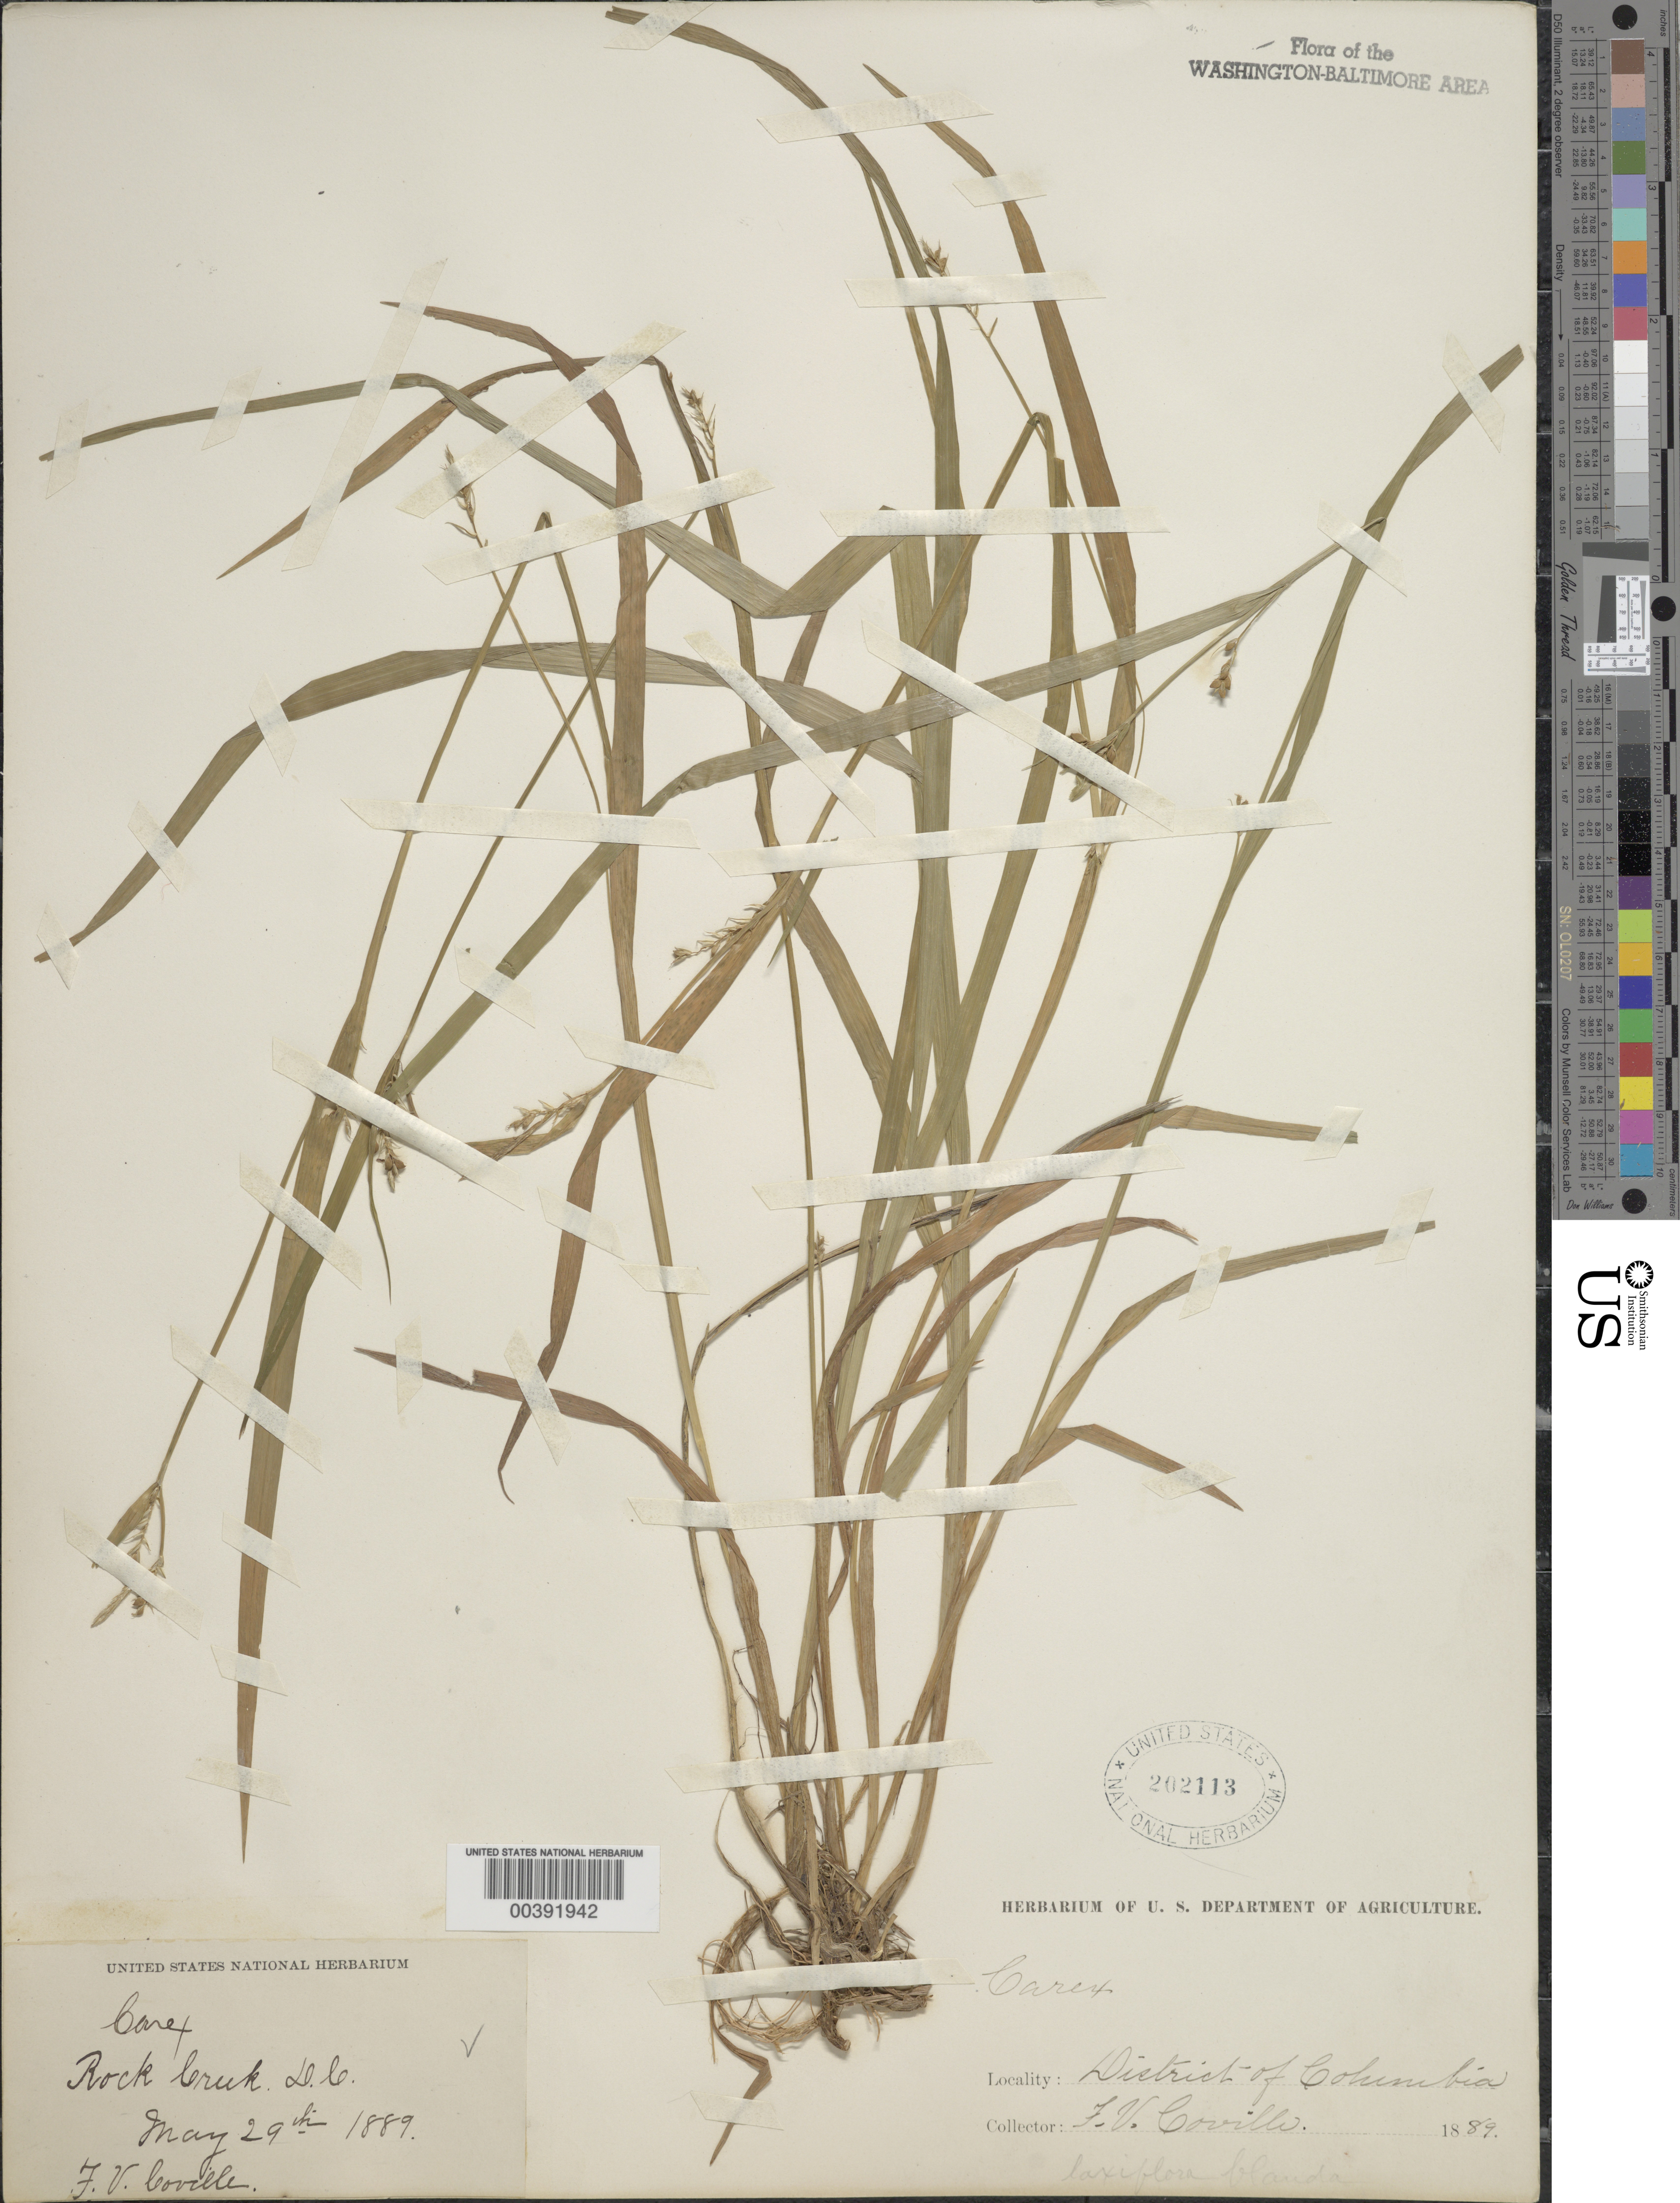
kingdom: Plantae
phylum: Tracheophyta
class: Liliopsida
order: Poales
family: Cyperaceae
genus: Carex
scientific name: Carex blanda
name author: Dewey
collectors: F. V. Coville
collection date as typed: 29 May 1889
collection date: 1889-05-29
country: United States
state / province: District of Columbia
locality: Rock Creek Rock Creek Park & vicinity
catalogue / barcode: US 202113